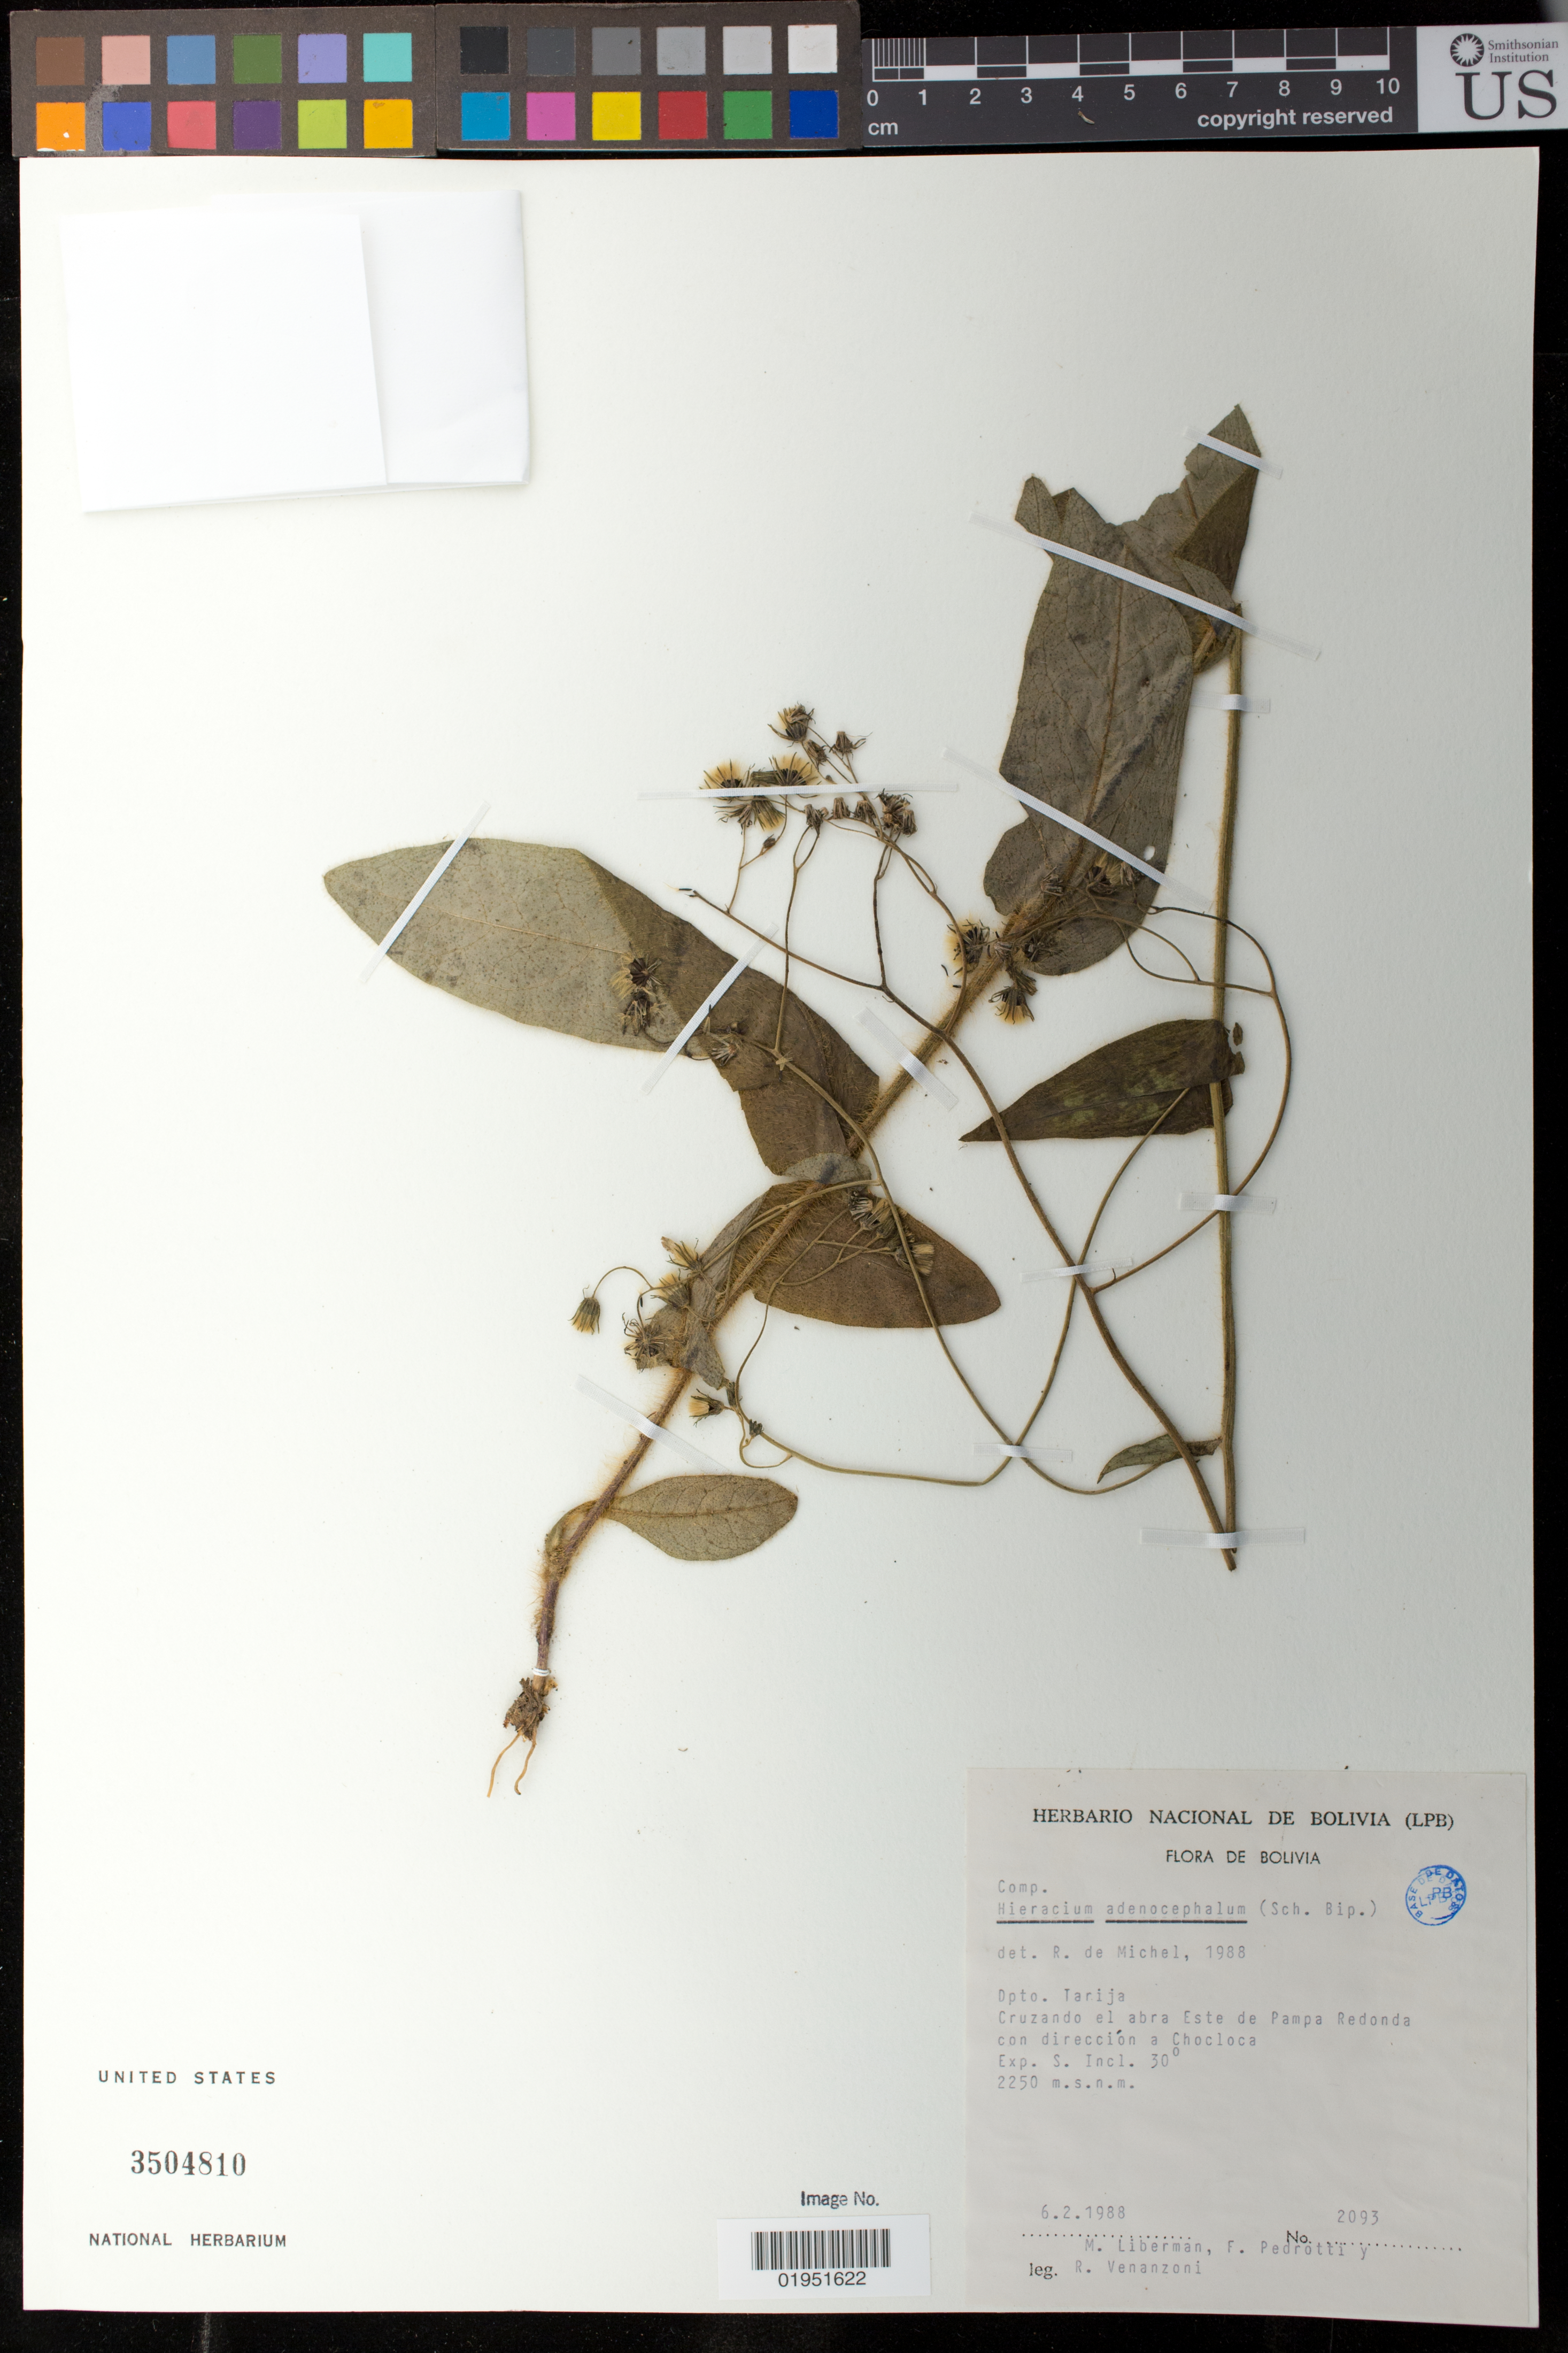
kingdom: Plantae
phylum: Tracheophyta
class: Magnoliopsida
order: Asterales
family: Asteraceae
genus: Hieracium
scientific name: Hieracium adenocephalum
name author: (Sch. Bip.) Arvet-Touvet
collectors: M. Liberman, F. Pedrotti & R. Venanzoni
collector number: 2093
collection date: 1988-02-06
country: Bolivia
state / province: Tarija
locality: Provincia Aviléz. Cruzando el abra entre Pampa Redonda con dirección a Chocloca.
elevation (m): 2250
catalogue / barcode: US 3504810